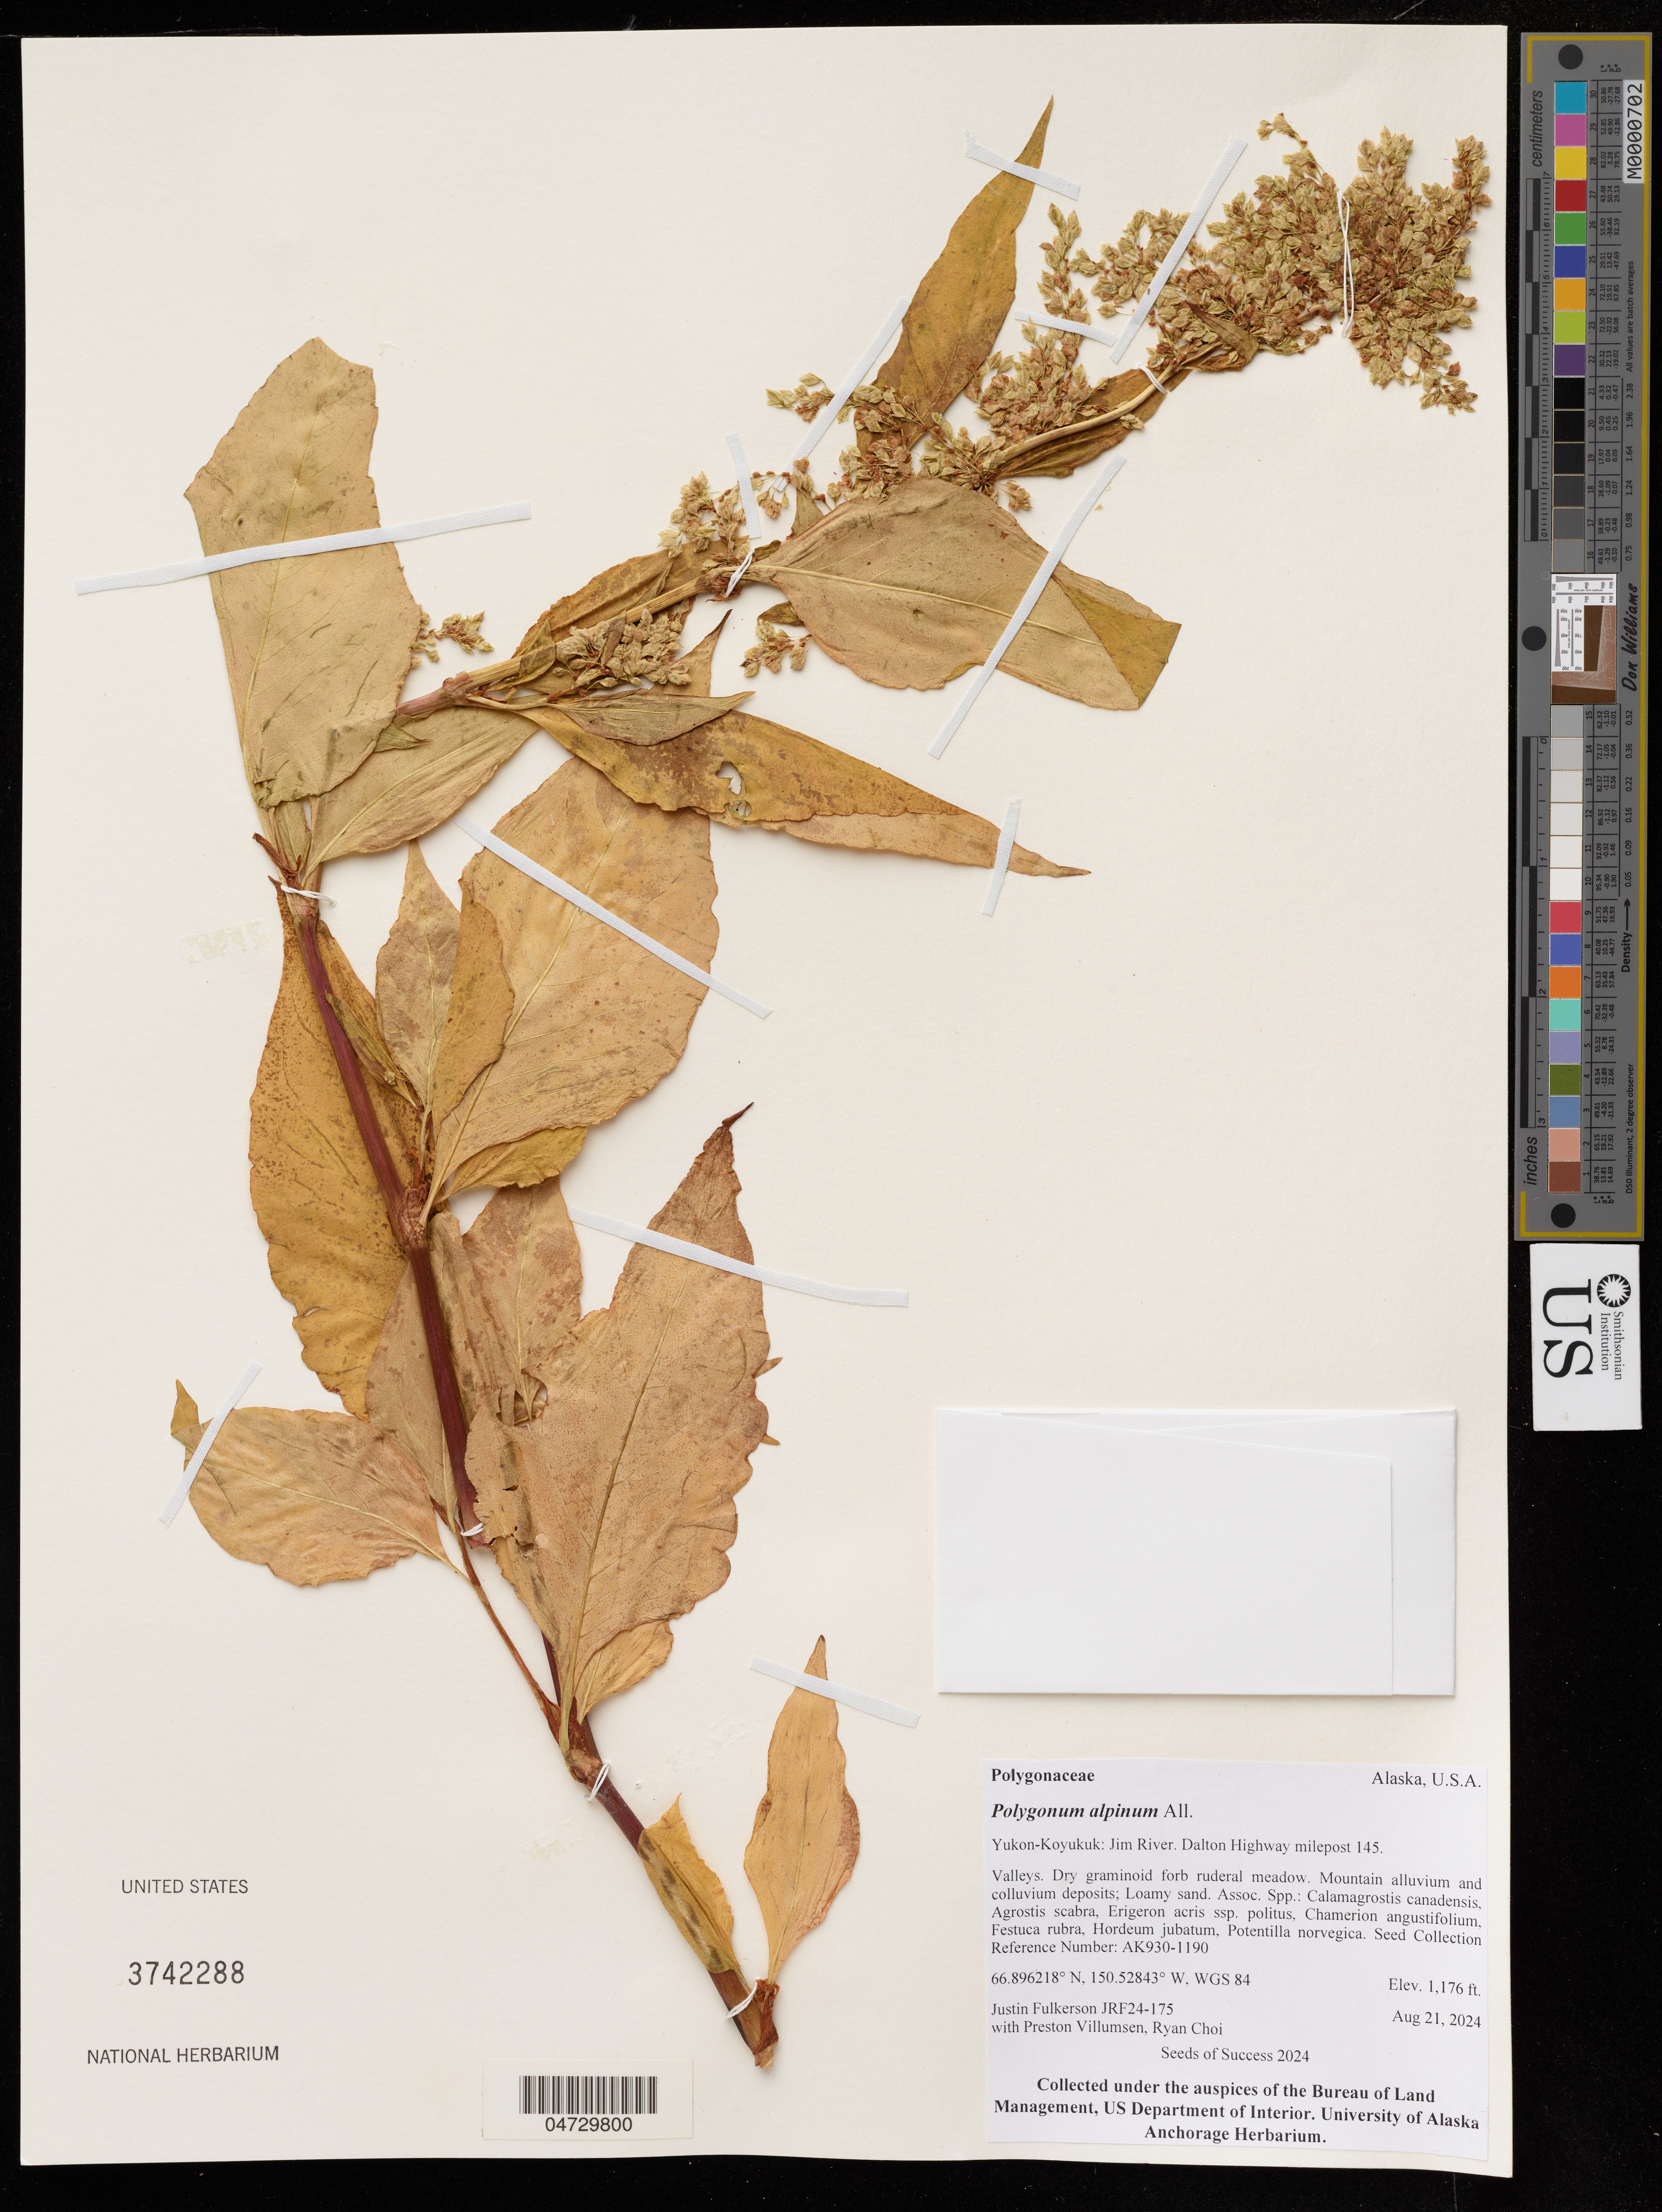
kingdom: Plantae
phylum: Tracheophyta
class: Magnoliopsida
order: Caryophyllales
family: Polygonaceae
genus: Polygonum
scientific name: Polygonum alpinum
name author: All.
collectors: J. Fulkerson, P. Villumsen & R. Choi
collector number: JRF24-175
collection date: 2024-08-21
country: United States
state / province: Alaska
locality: Yukon-Koyukuk: Jim River. Dalton Highway milepost 145.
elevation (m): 358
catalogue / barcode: US 3742288